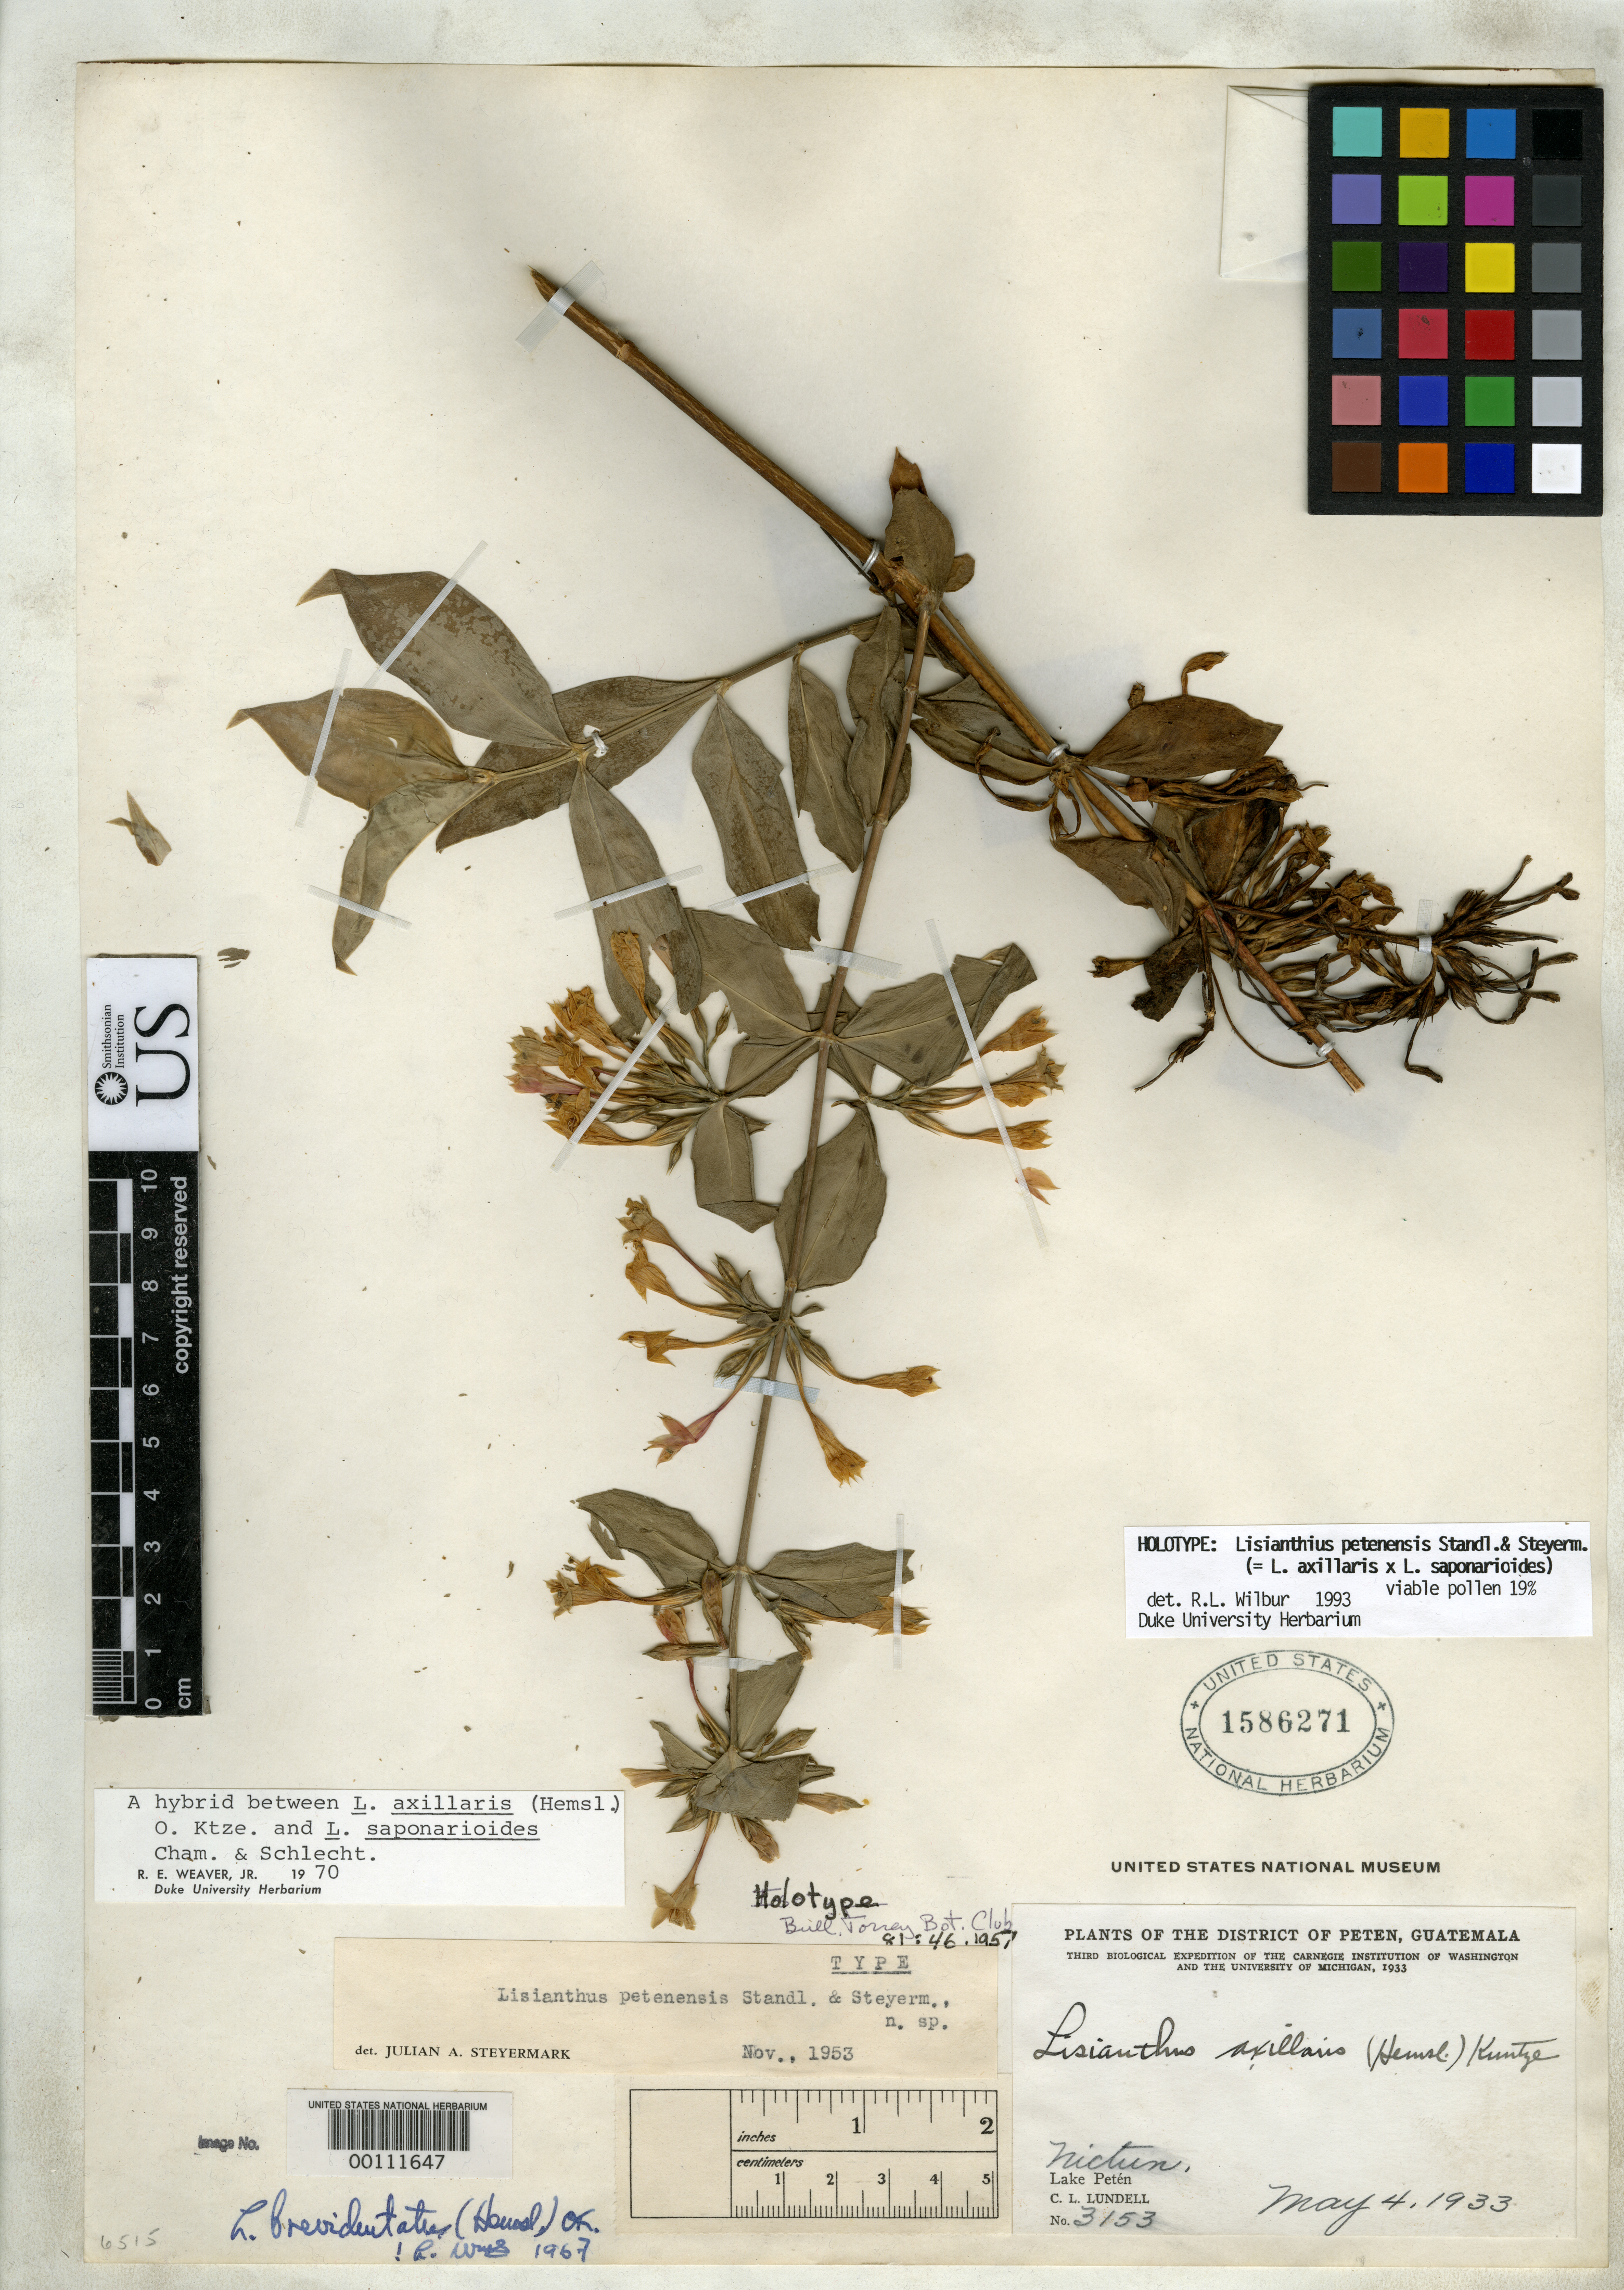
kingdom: Plantae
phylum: Tracheophyta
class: Magnoliopsida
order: Gentianales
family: Gentianaceae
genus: Lisianthius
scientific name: Lisianthius petenensis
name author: Standl. & Steyerm.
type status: Holotype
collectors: C. L. Lundell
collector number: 3153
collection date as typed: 04 May 1933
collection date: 1933-05-04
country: Guatemala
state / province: El Petén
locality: Nictum, Lake Petèn.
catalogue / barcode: US 1586271